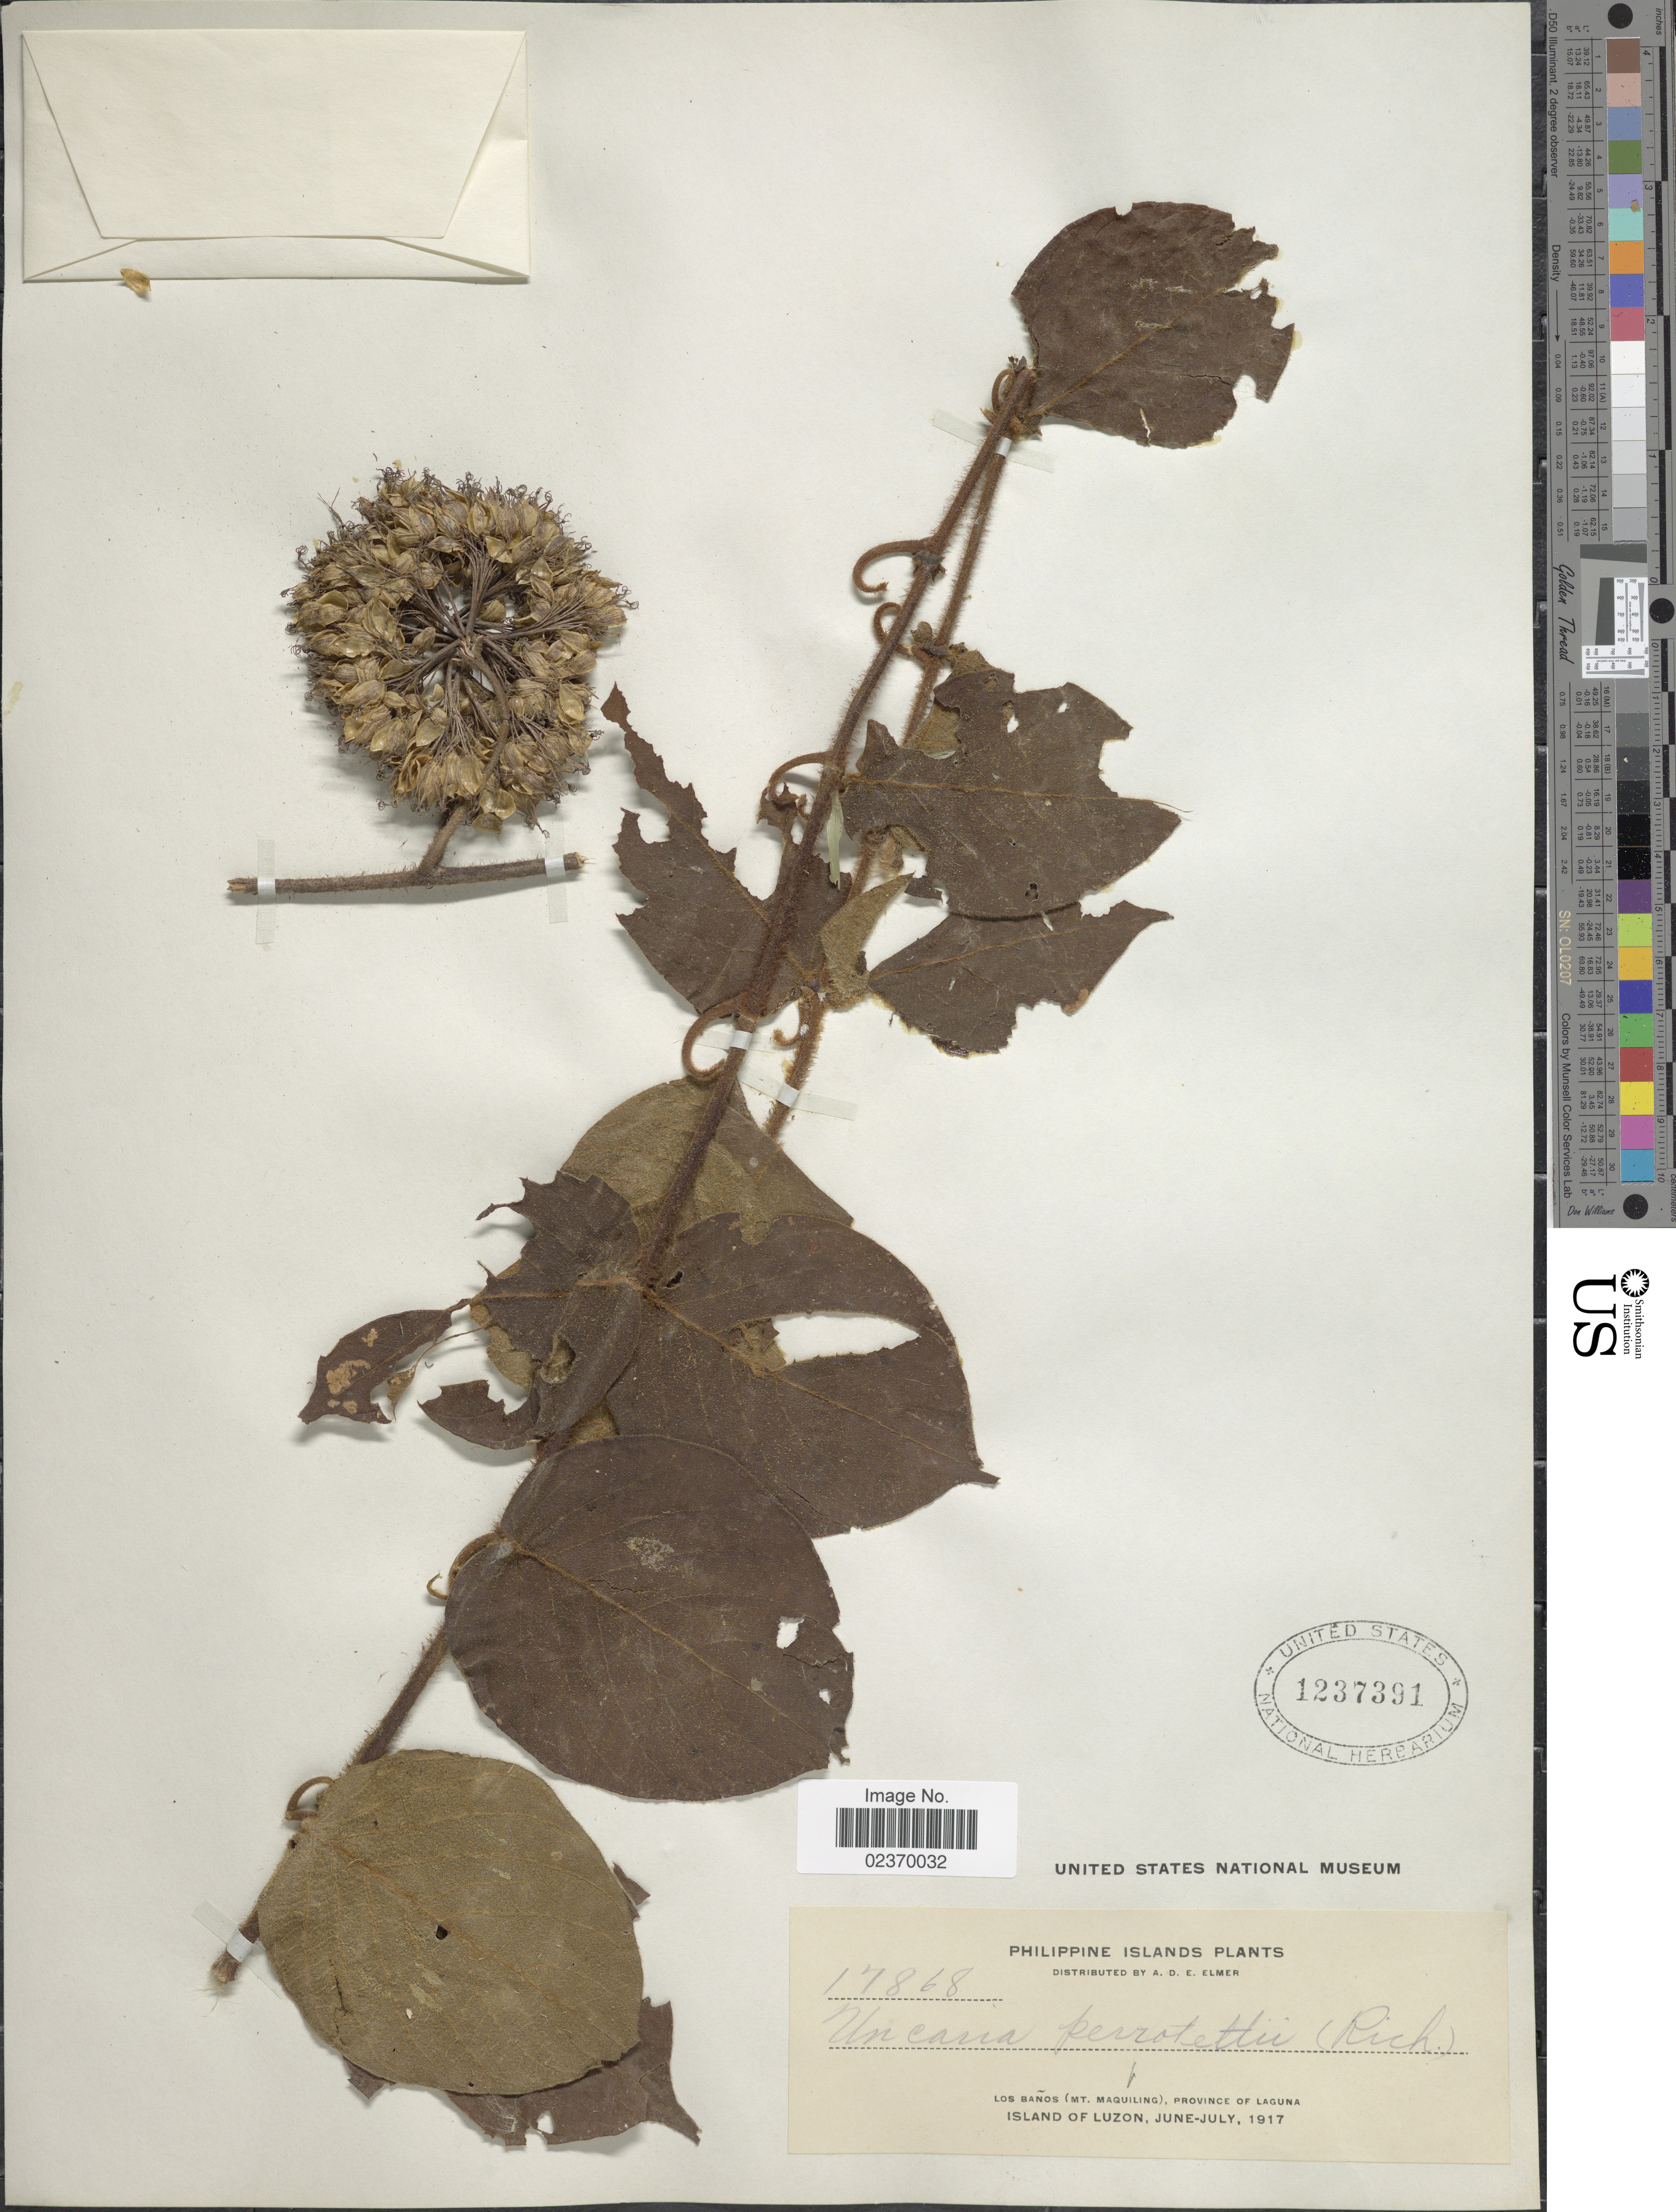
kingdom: Plantae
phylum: Tracheophyta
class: Magnoliopsida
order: Gentianales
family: Rubiaceae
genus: Uncaria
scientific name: Uncaria perrottetii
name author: (A. Rich.) Merr.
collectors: A. D. E. Elmer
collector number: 17868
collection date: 1917-06/1917-07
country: Philippines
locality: Philippine Islands, Los Baños (Mt Maquiling), Province of Laguna, Island of Luzon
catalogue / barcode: US 1237391